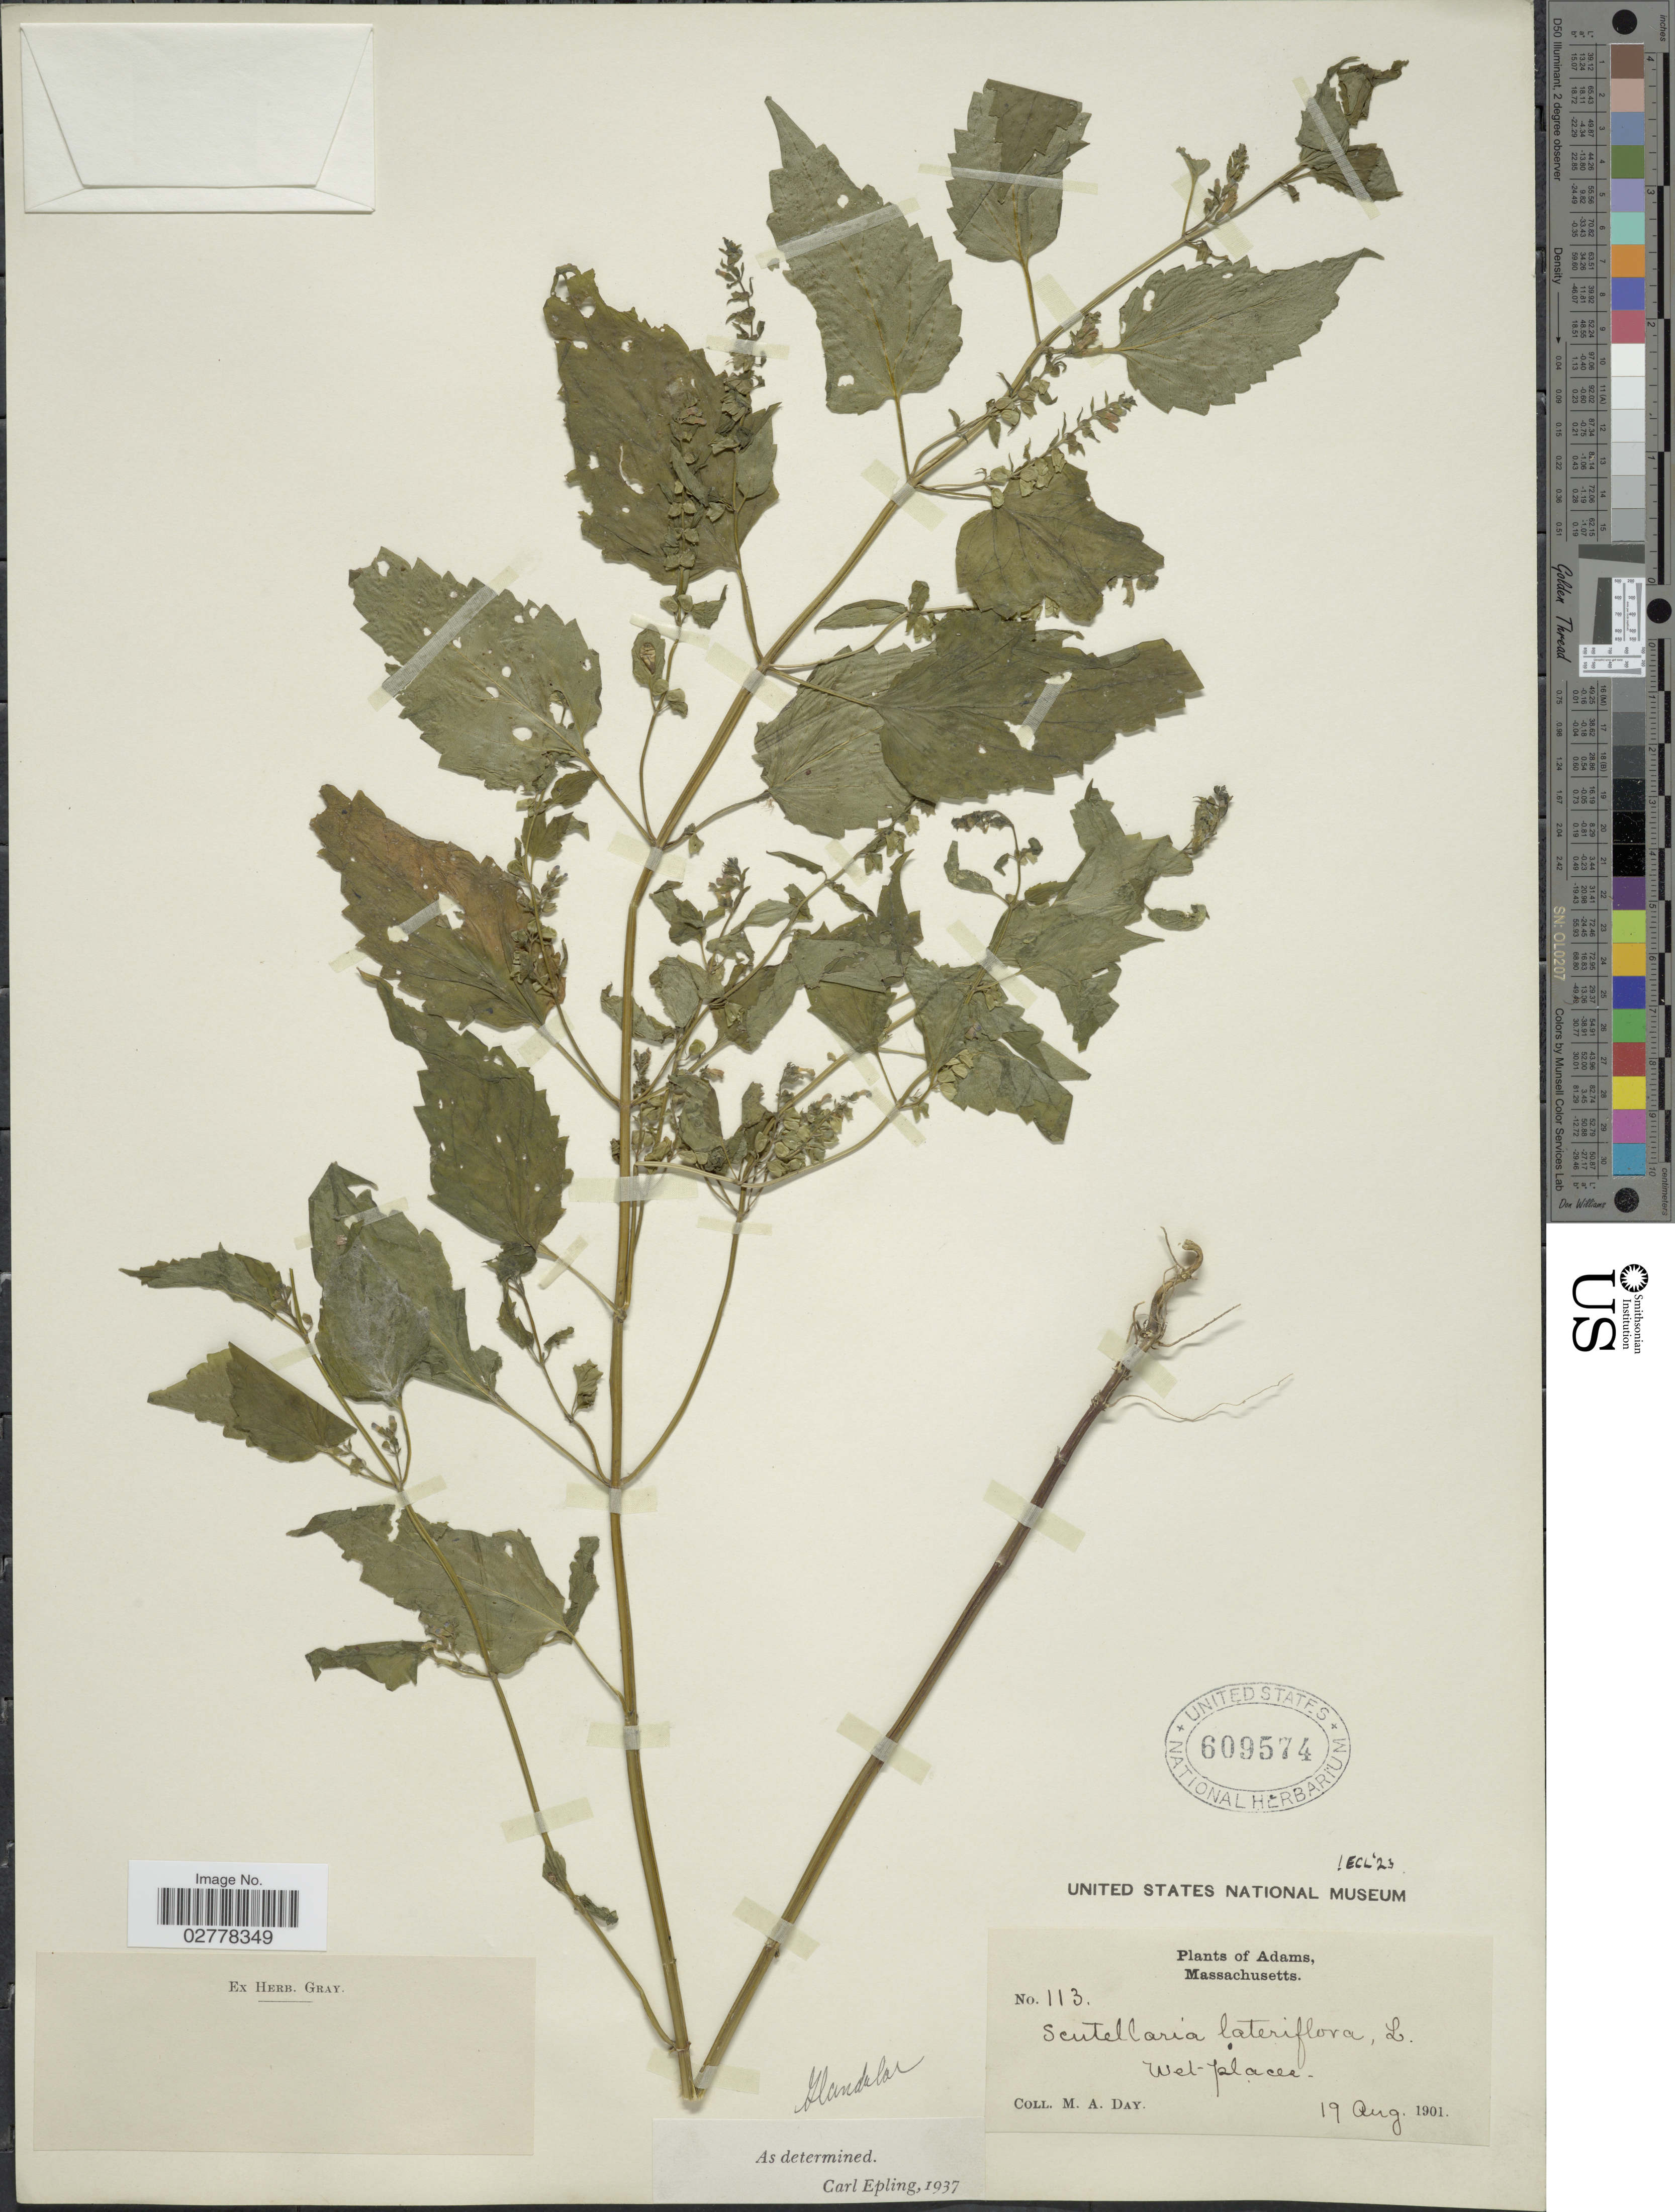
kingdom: Plantae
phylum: Tracheophyta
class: Magnoliopsida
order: Lamiales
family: Lamiaceae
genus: Scutellaria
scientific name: Scutellaria lateriflora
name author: L.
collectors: M. Day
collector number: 113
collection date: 1901-08-19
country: United States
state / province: Massachusetts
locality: Adams.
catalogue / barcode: US 609574